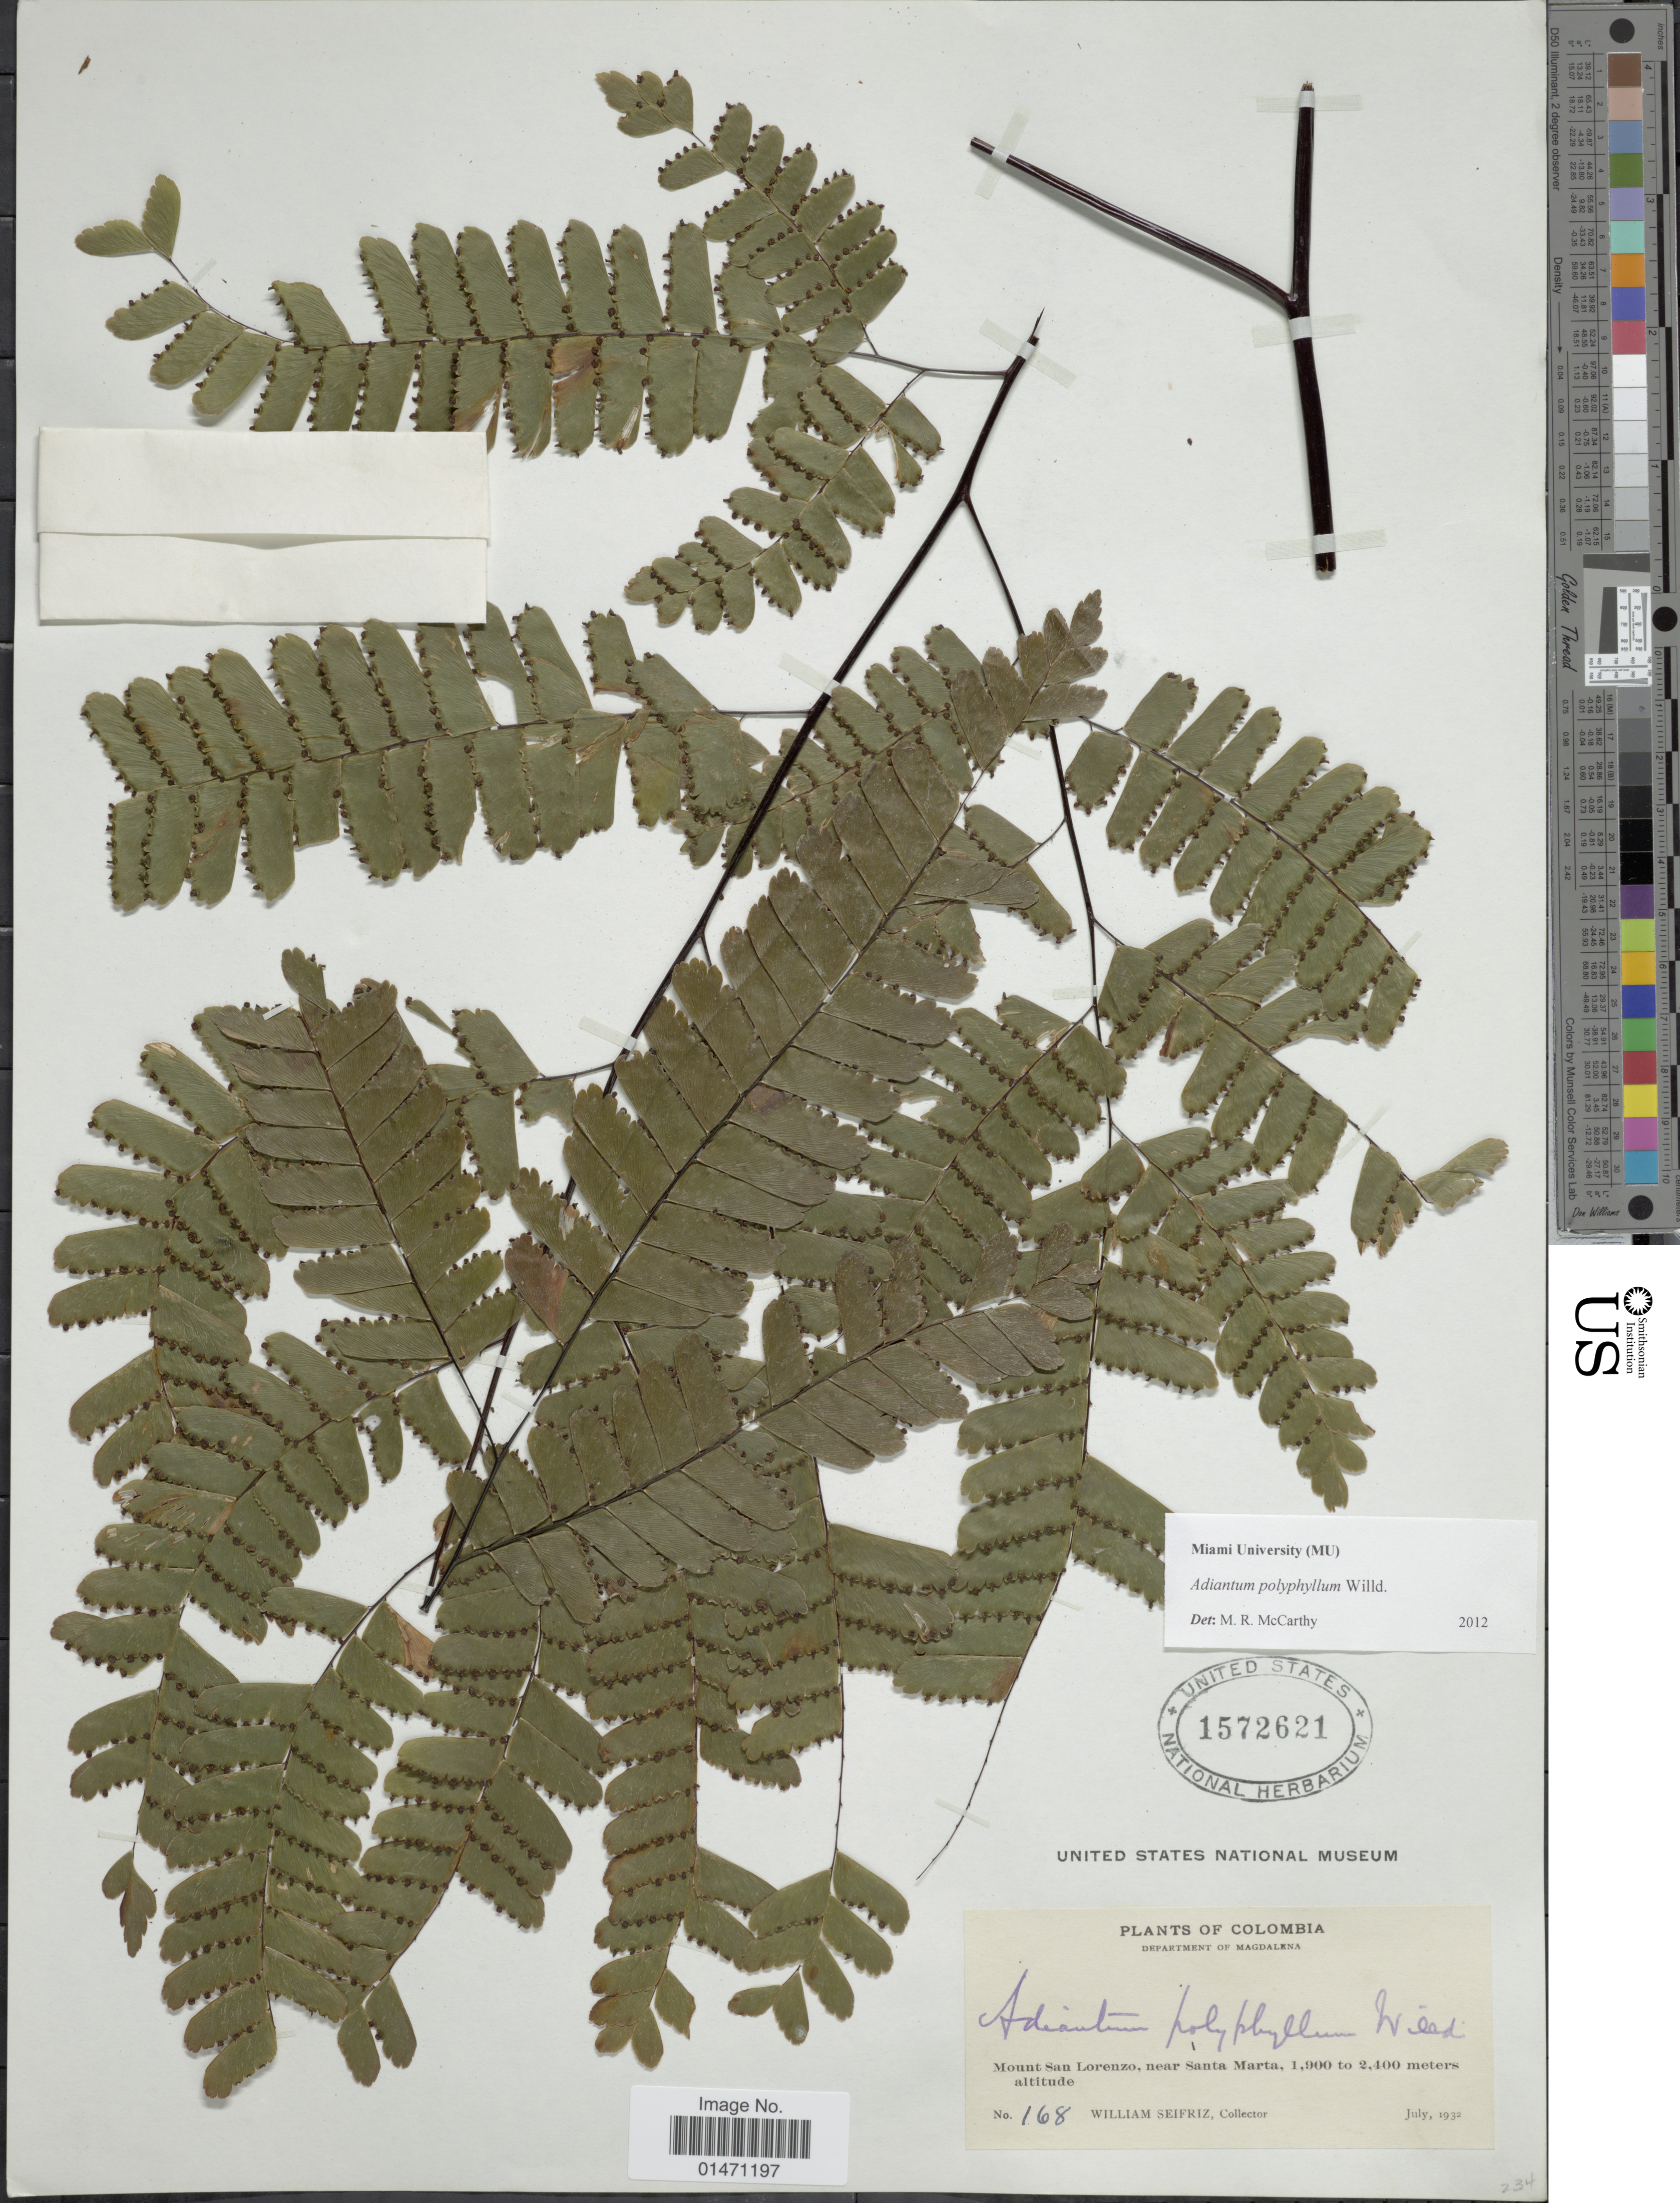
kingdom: Plantae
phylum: Tracheophyta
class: Polypodiopsida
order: Polypodiales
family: Pteridaceae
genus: Adiantum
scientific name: Adiantum polyphyllum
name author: Willd.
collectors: W. Seifriz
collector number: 168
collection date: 1932-07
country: Colombia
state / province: Magdalena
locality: Plants of Colombia, Department of Magdalena, Mount San Lorenzo, near Santa marta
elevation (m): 1900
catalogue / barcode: US 1572621